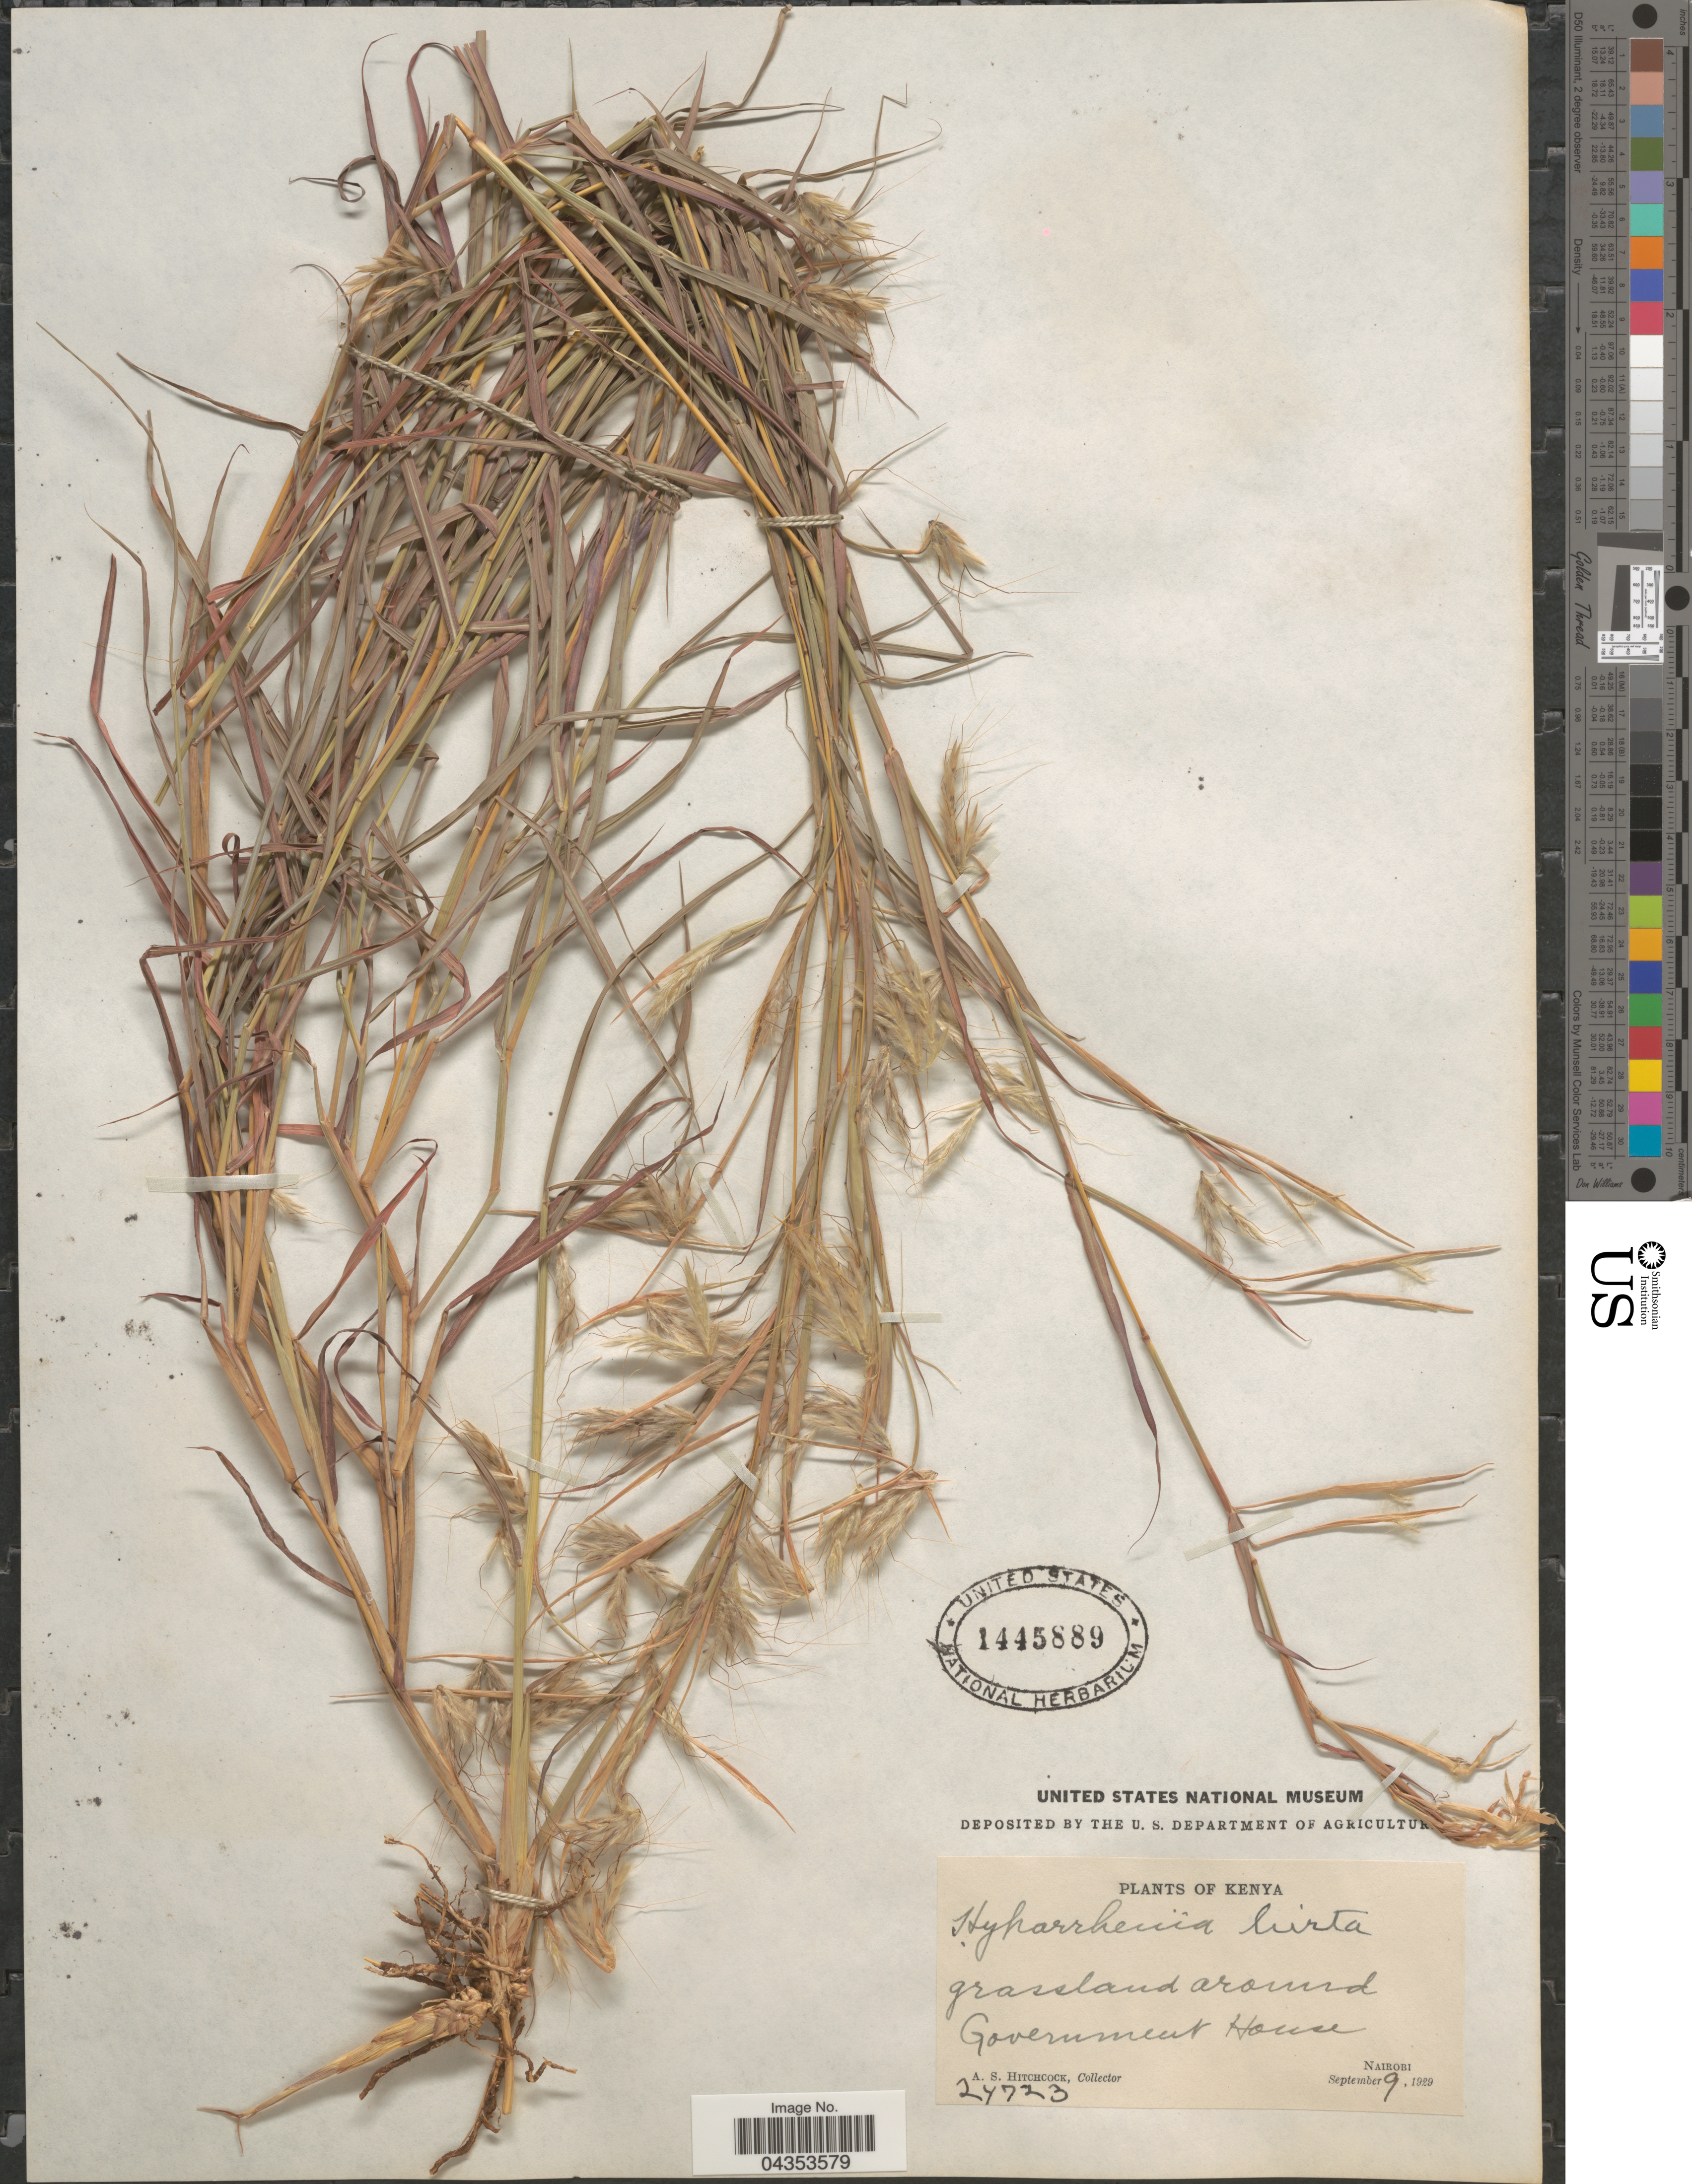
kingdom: Plantae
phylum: Tracheophyta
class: Liliopsida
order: Poales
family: Poaceae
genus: Hyparrhenia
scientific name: Hyparrhenia hirta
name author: (L.) Stapf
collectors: A. S. Hitchcock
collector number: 24723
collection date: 1929-09-09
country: Kenya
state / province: Nairobi Area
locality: Grassland around Government House. Nairobi.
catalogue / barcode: US 1445889